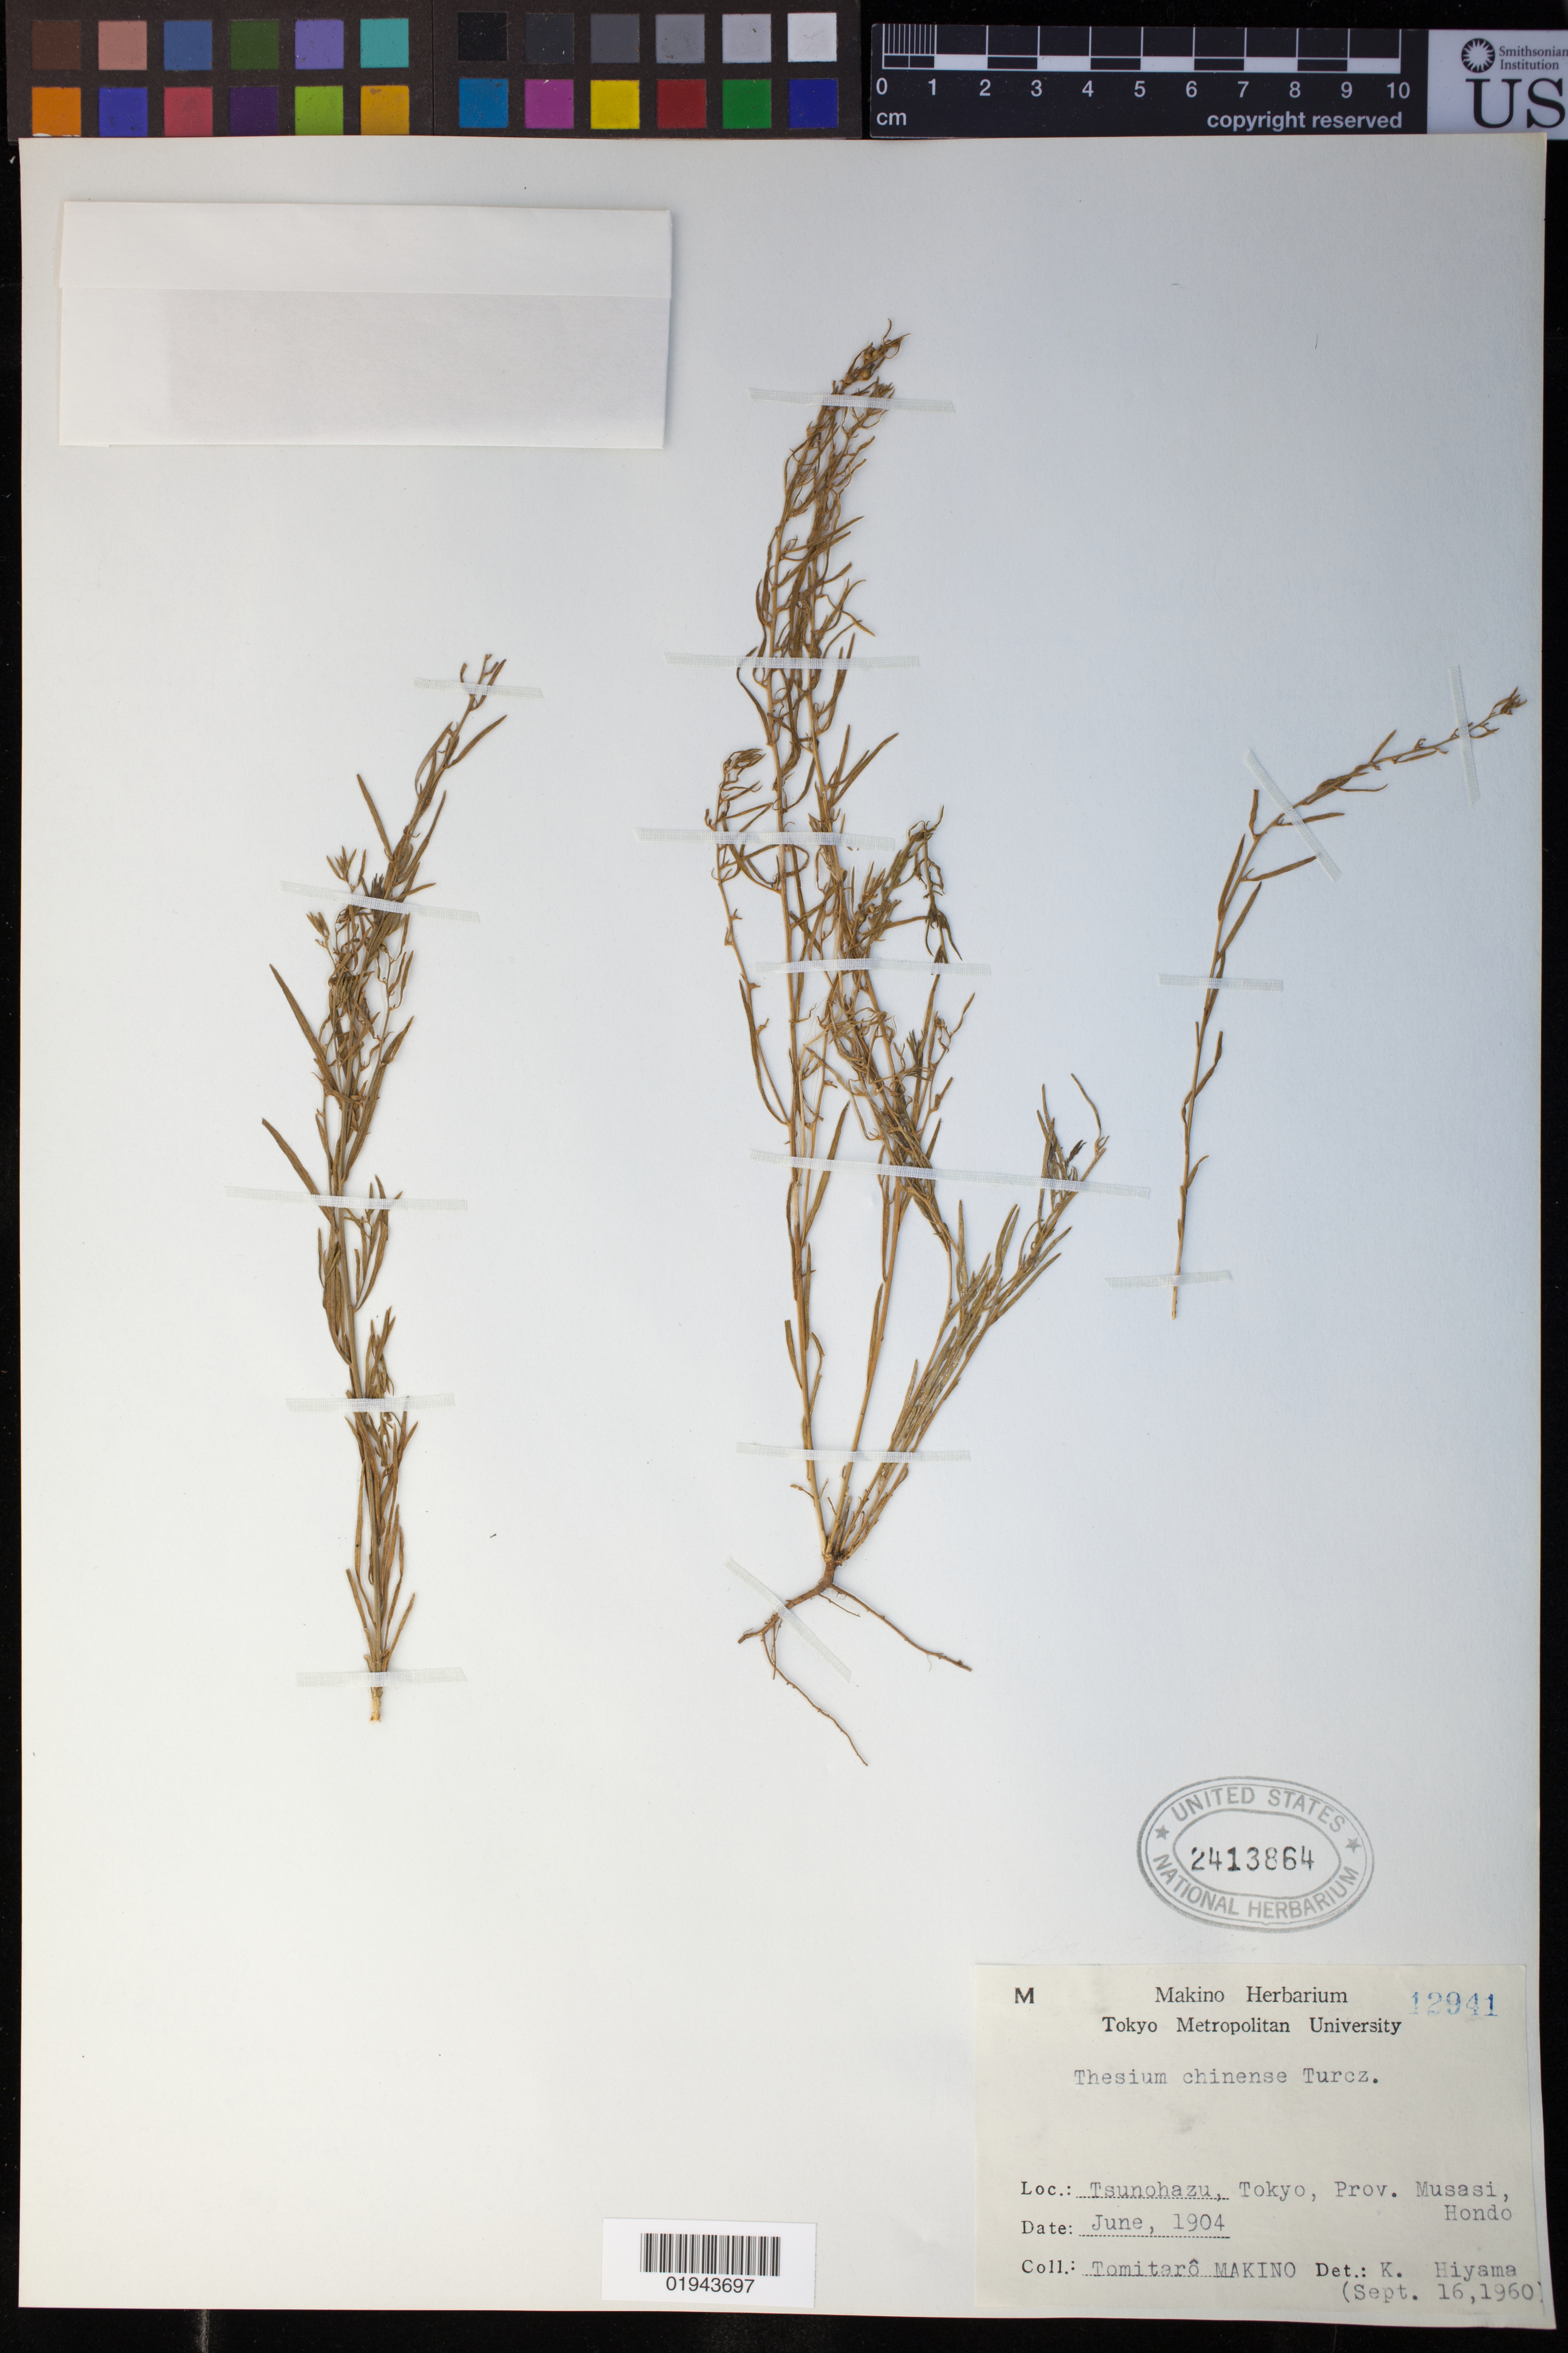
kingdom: Plantae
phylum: Tracheophyta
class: Magnoliopsida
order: Santalales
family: Thesiaceae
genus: Thesium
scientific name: Thesium chinense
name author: Turcz.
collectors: T. Makino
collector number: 12941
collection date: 1904-06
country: Japan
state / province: Tokyo, Federal City of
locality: Tsunohazu, Tokyo, Musasi, Hando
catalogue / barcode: US 2413864